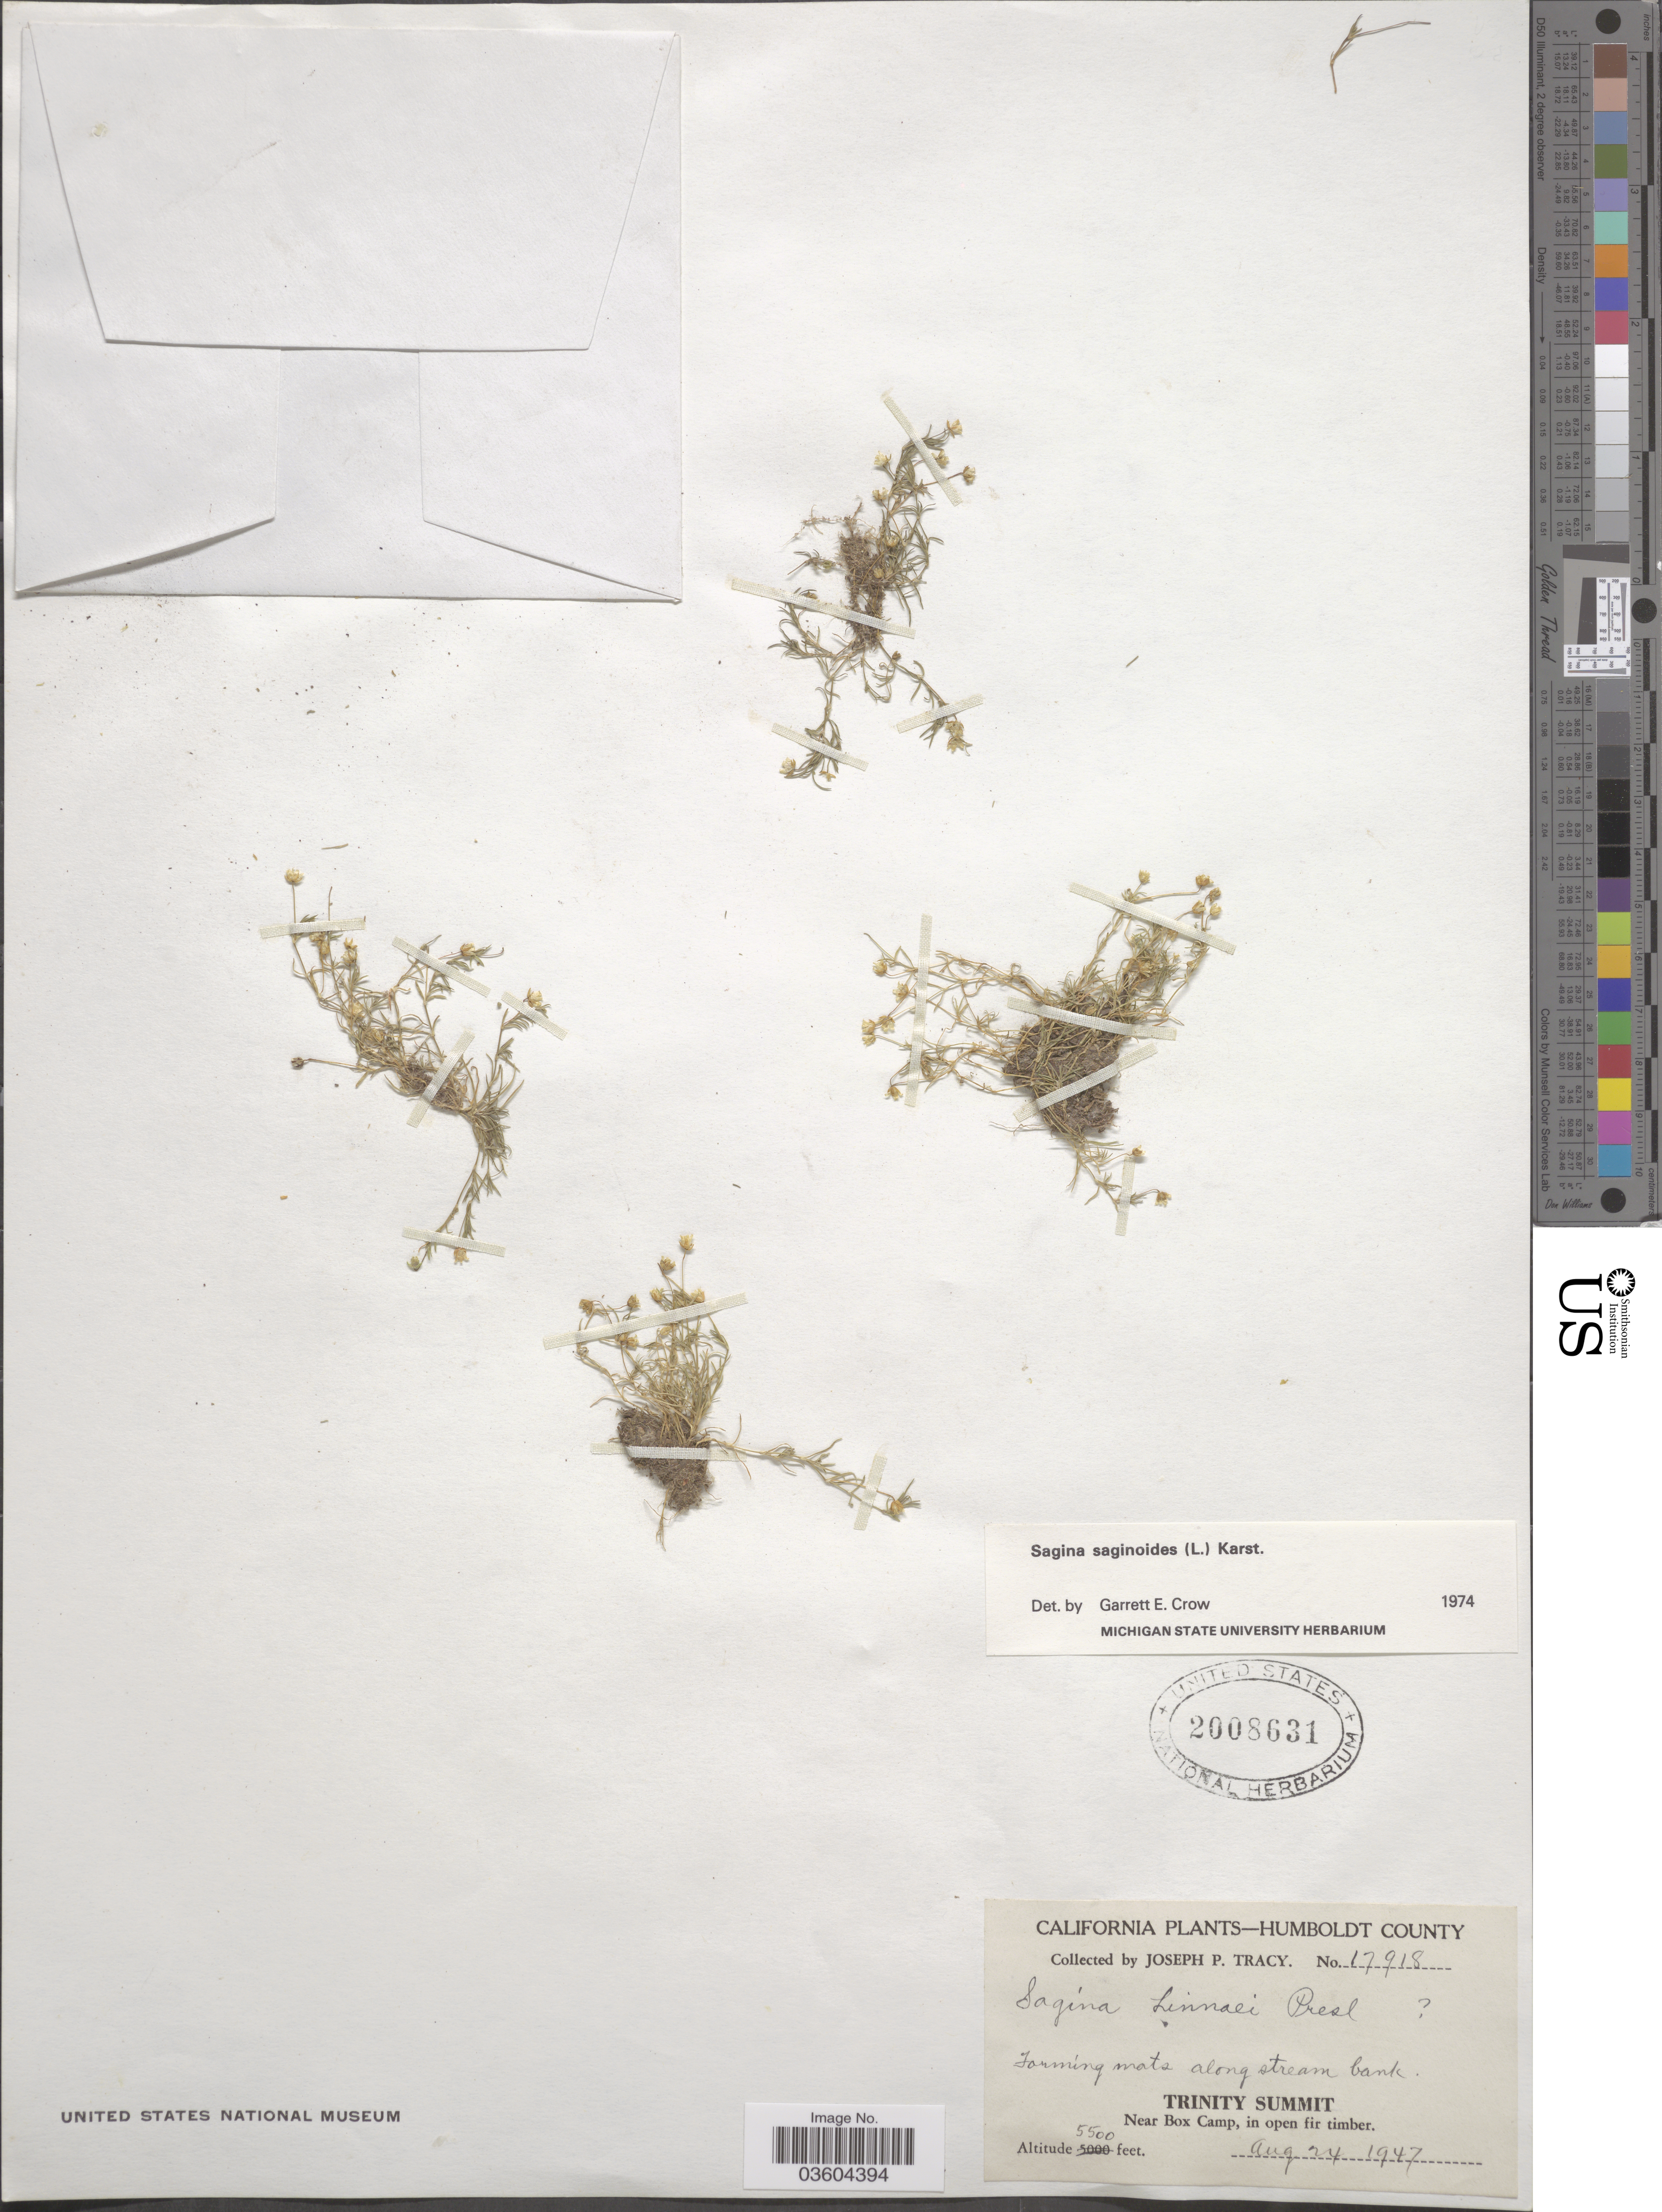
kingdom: Plantae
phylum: Tracheophyta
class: Magnoliopsida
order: Caryophyllales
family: Caryophyllaceae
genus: Sagina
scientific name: Sagina saginoides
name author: (L.) H. Karst.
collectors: J. Tracy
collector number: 17918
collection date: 1947-08-24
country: United States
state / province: California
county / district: Humboldt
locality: Humboldt County. Trinity Summit. Near Box Camp, in open fir timber.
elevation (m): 1676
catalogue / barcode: US 2008631